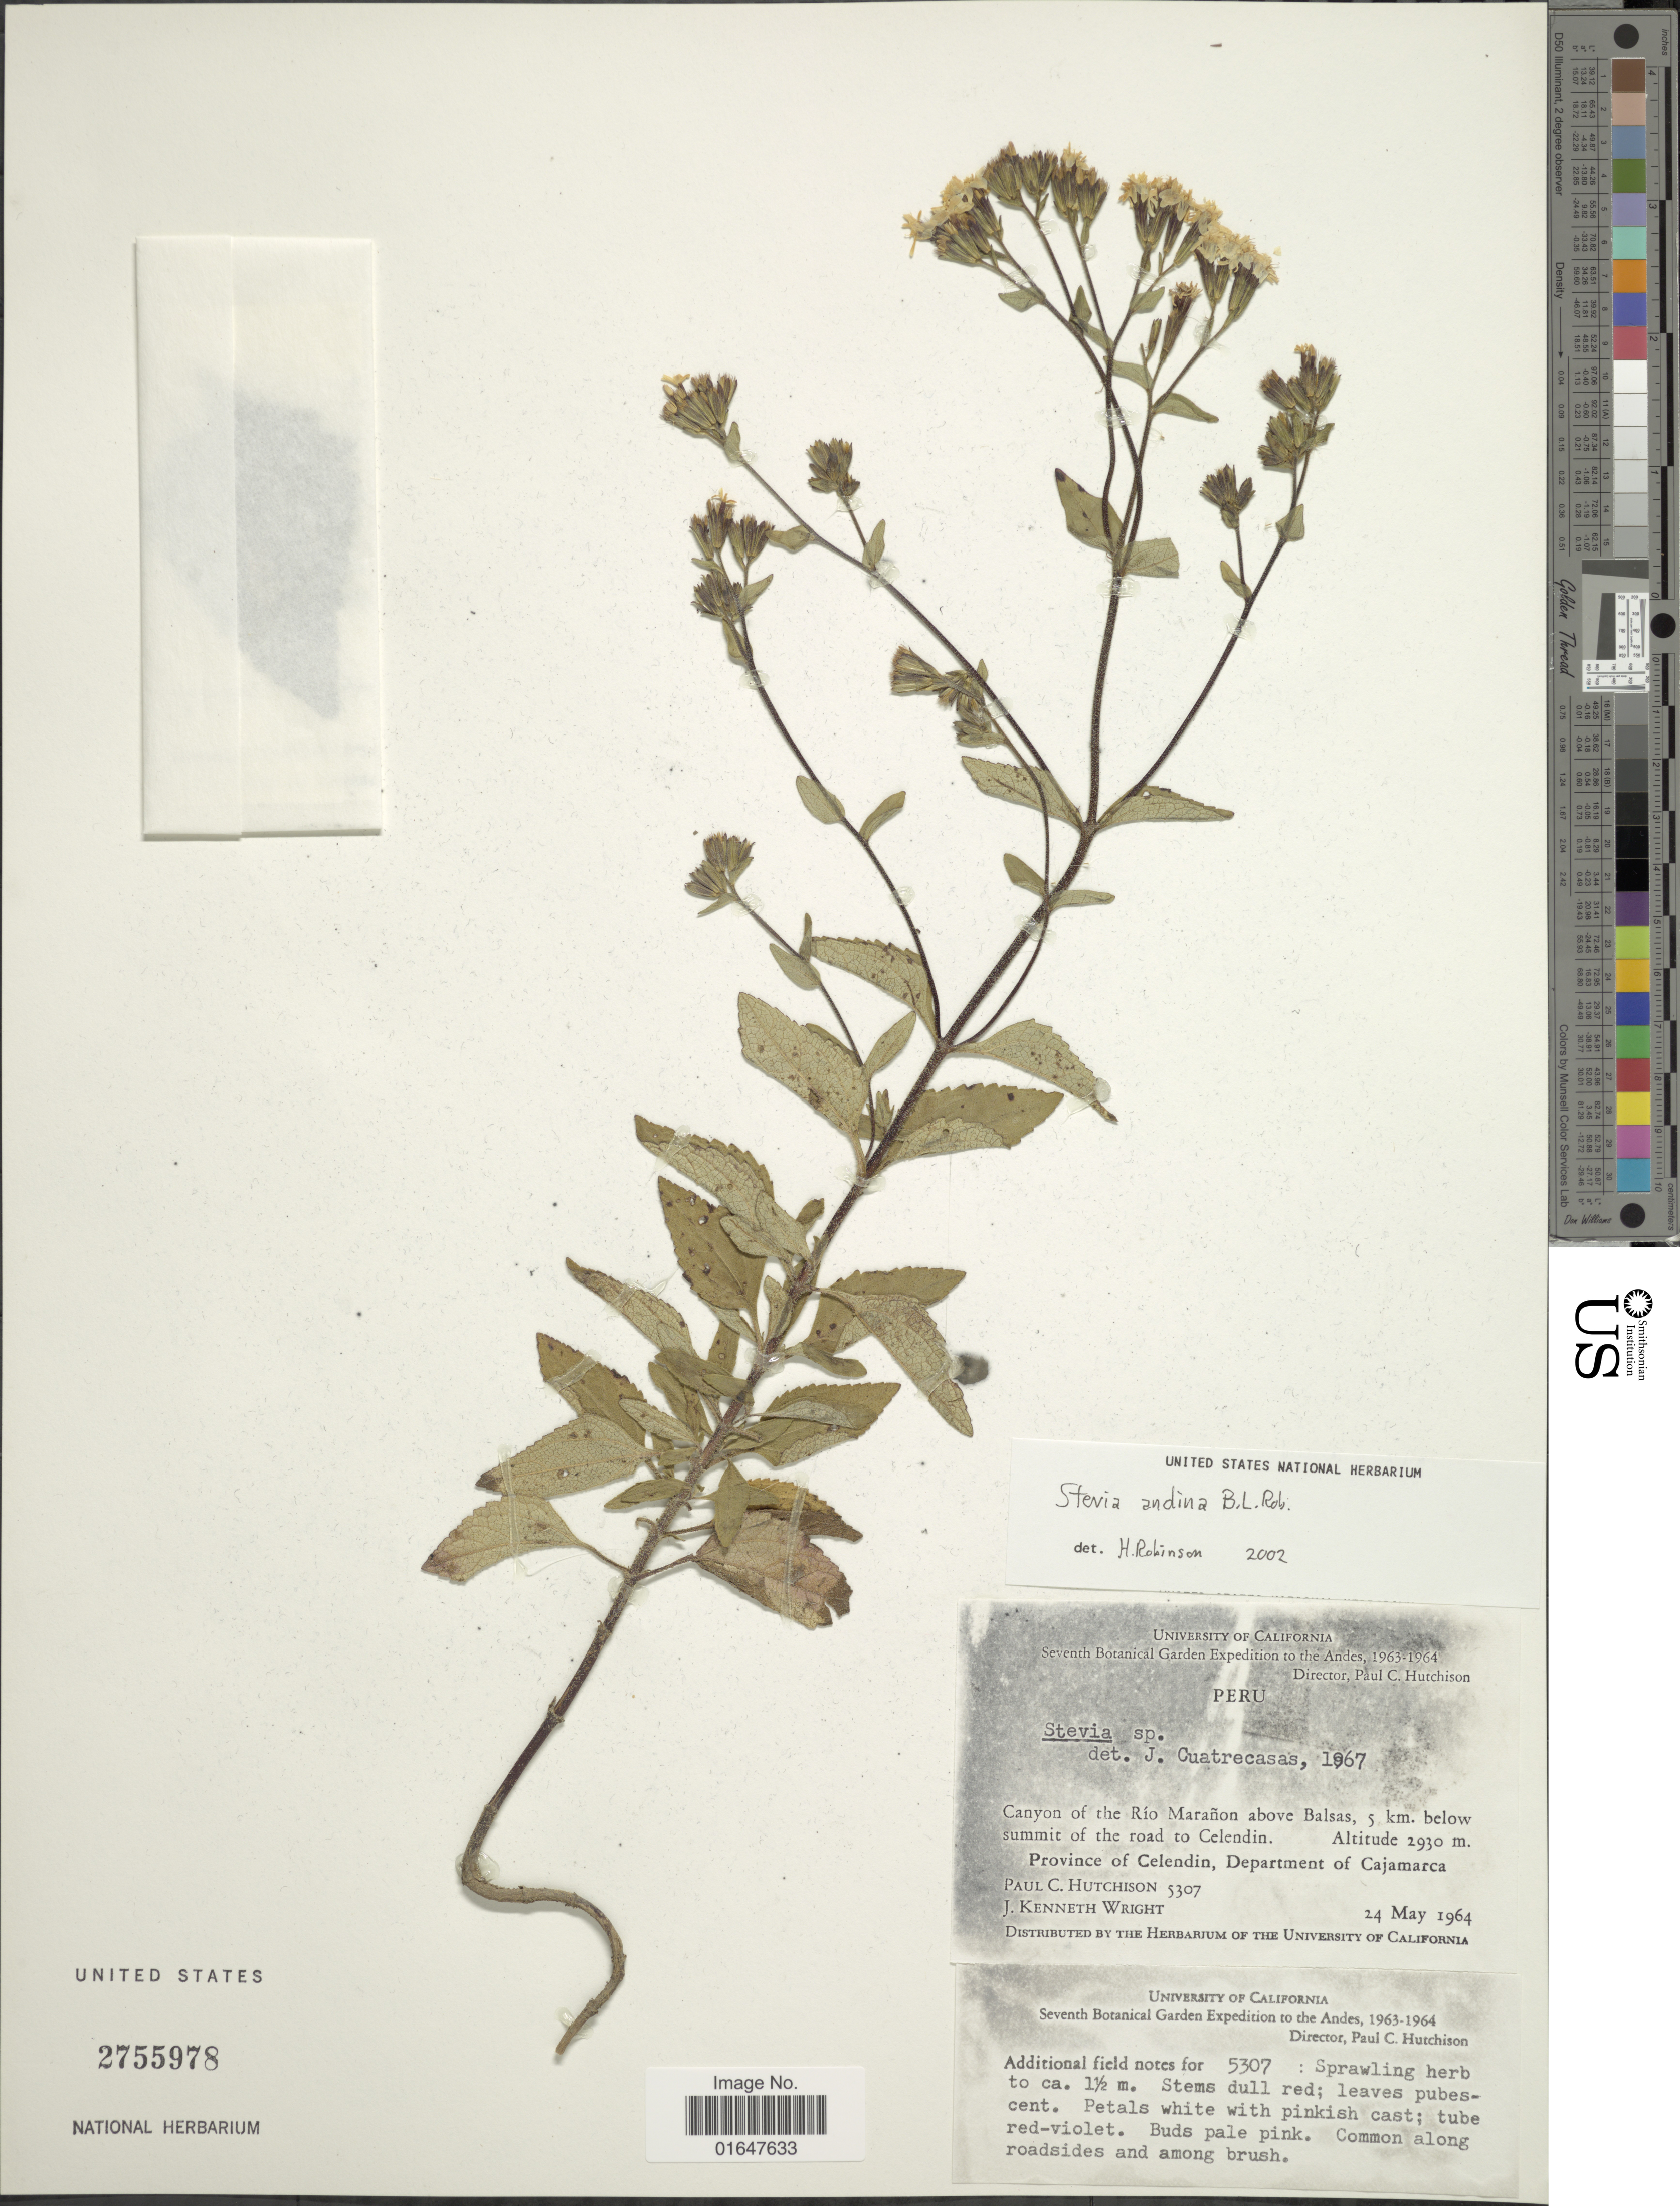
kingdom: Plantae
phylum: Tracheophyta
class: Magnoliopsida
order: Asterales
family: Asteraceae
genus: Stevia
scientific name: Stevia andina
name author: B.L. Rob.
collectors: P. C. Hutchison & J. K. Wright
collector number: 5307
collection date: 1964-05-24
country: Peru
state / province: Cajamarca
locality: Canyon of the Maranon above Balsas, 5 km below summit of the road to Celendin, province of Celendin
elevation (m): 2930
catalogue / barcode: US 2755978